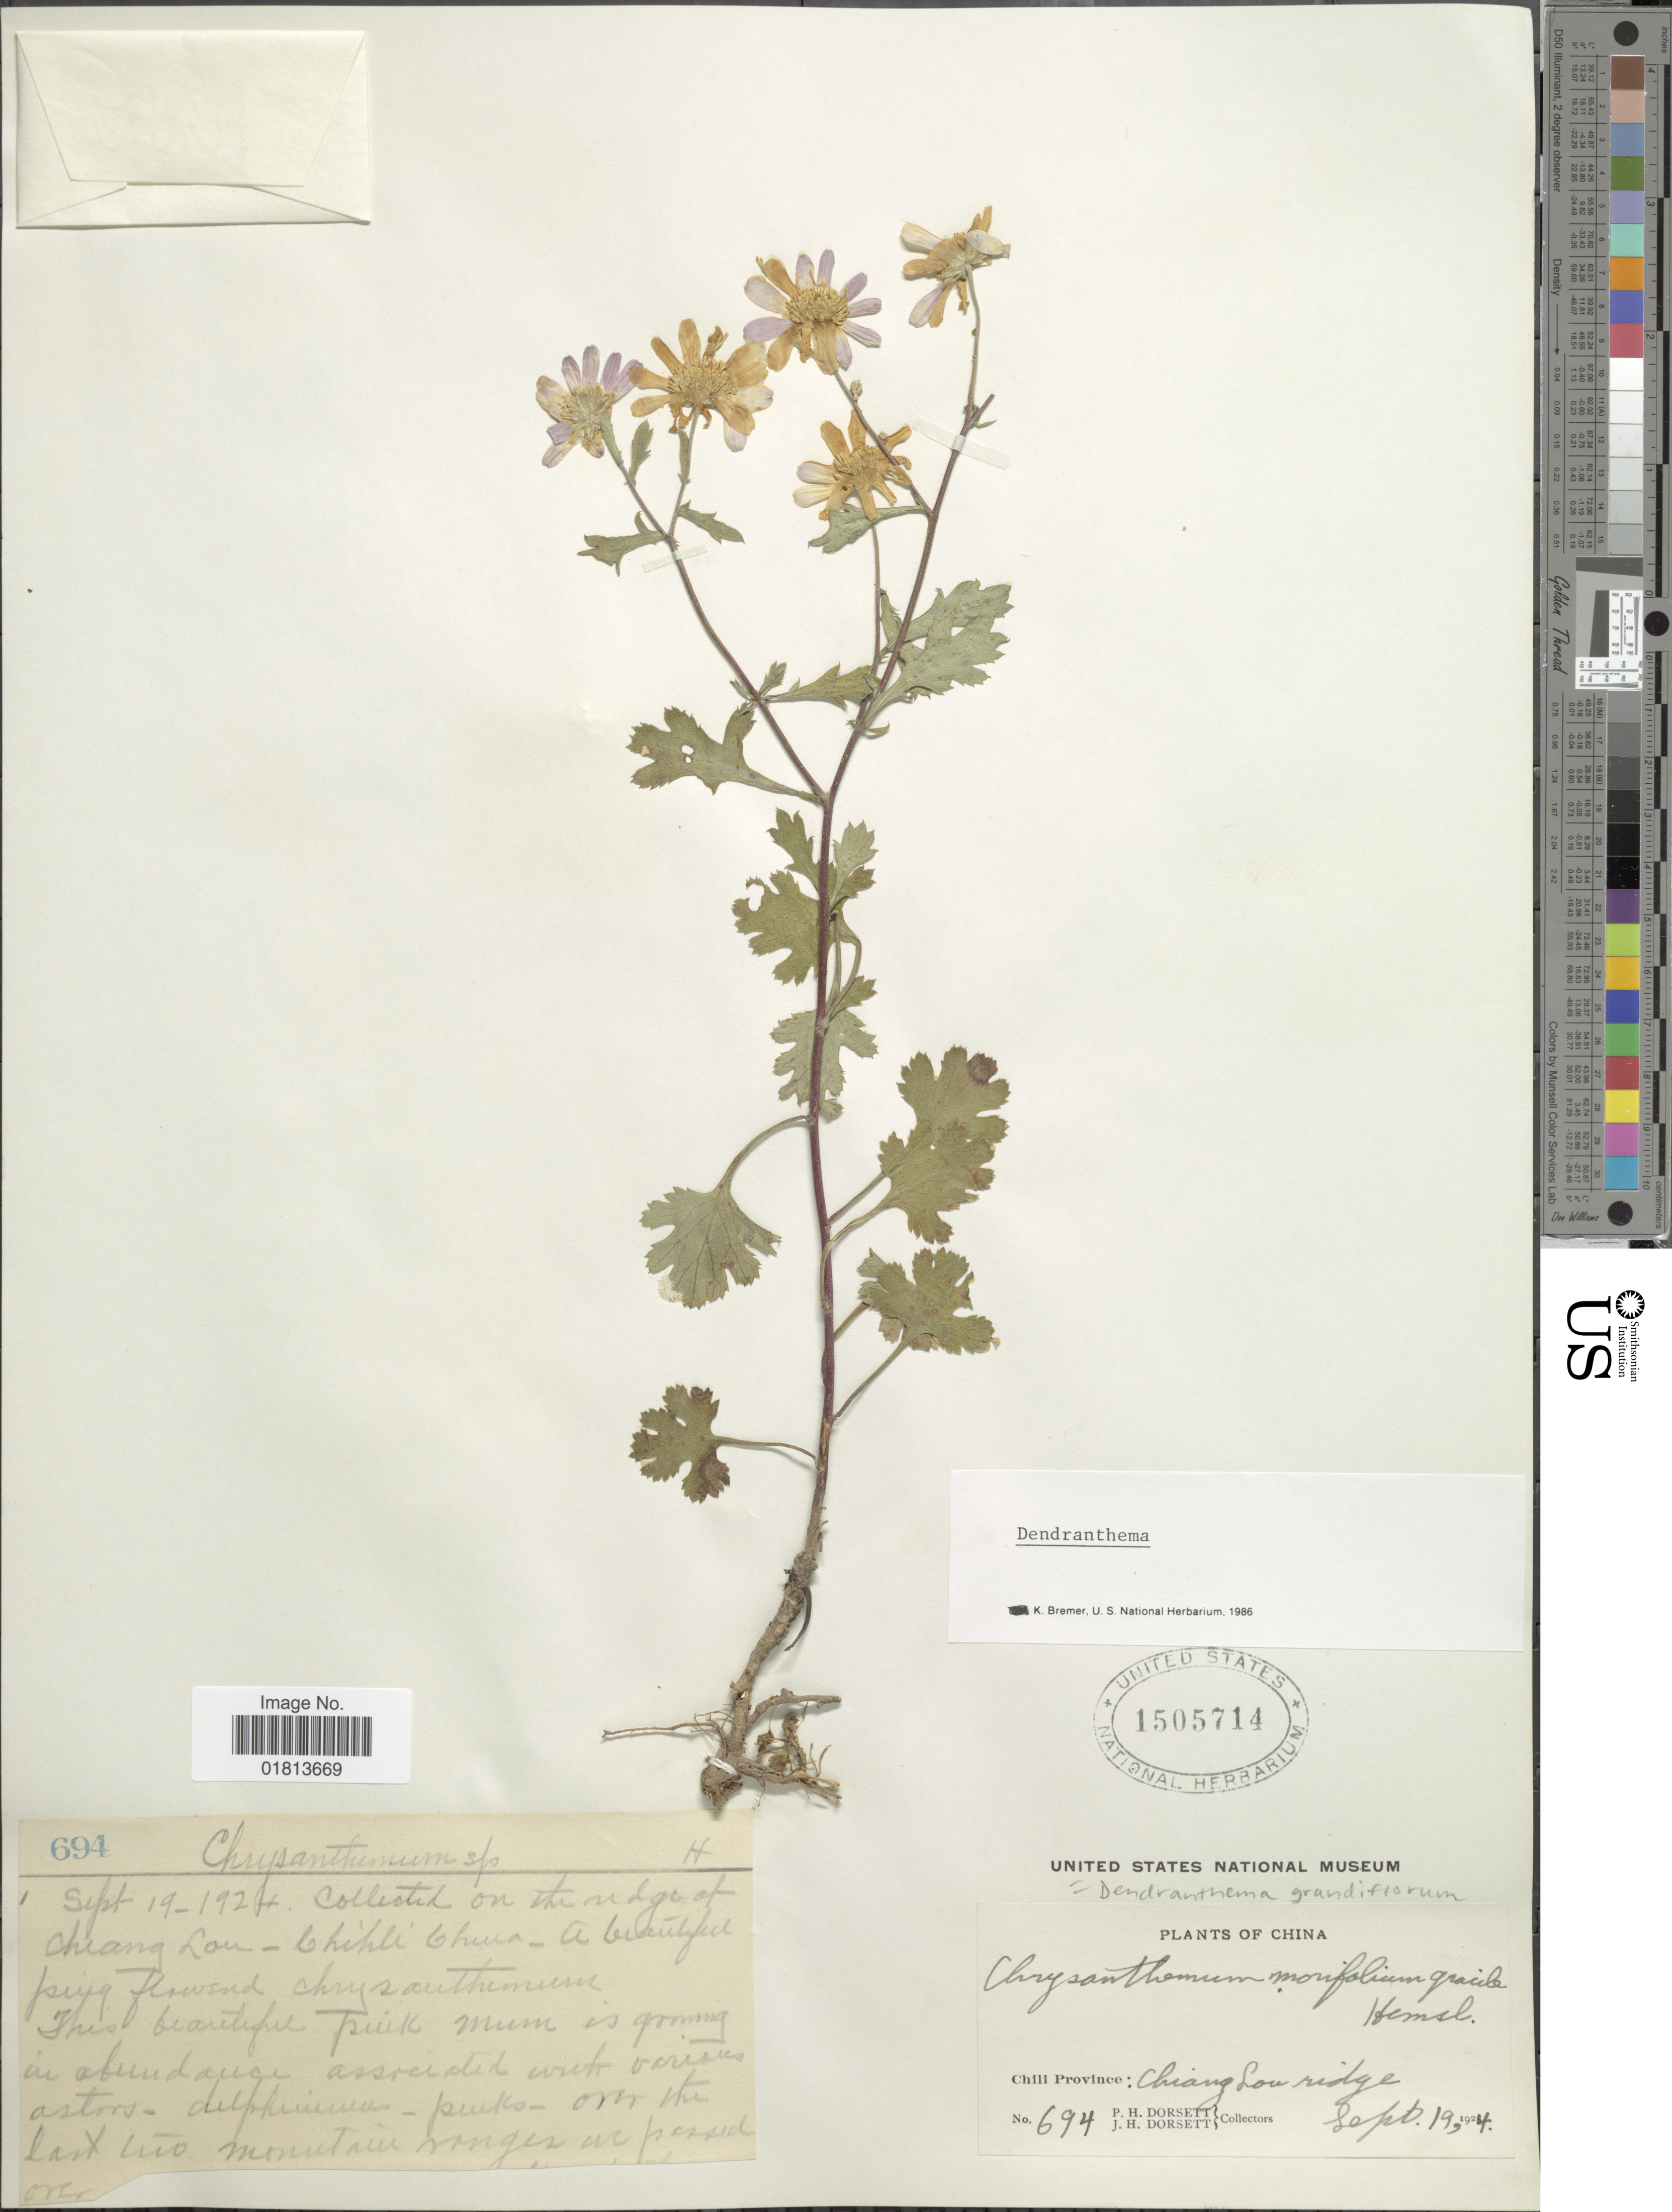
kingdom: Plantae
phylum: Tracheophyta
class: Magnoliopsida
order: Asterales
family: Asteraceae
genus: Dendranthema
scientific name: Dendranthema grandiflorum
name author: (Ramat.) Kitam.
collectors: P. H. Dorsett & J. Dorsett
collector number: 694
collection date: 1924-09-19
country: China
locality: Chili Province: Chiang Lou ridge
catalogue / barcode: US 1505714